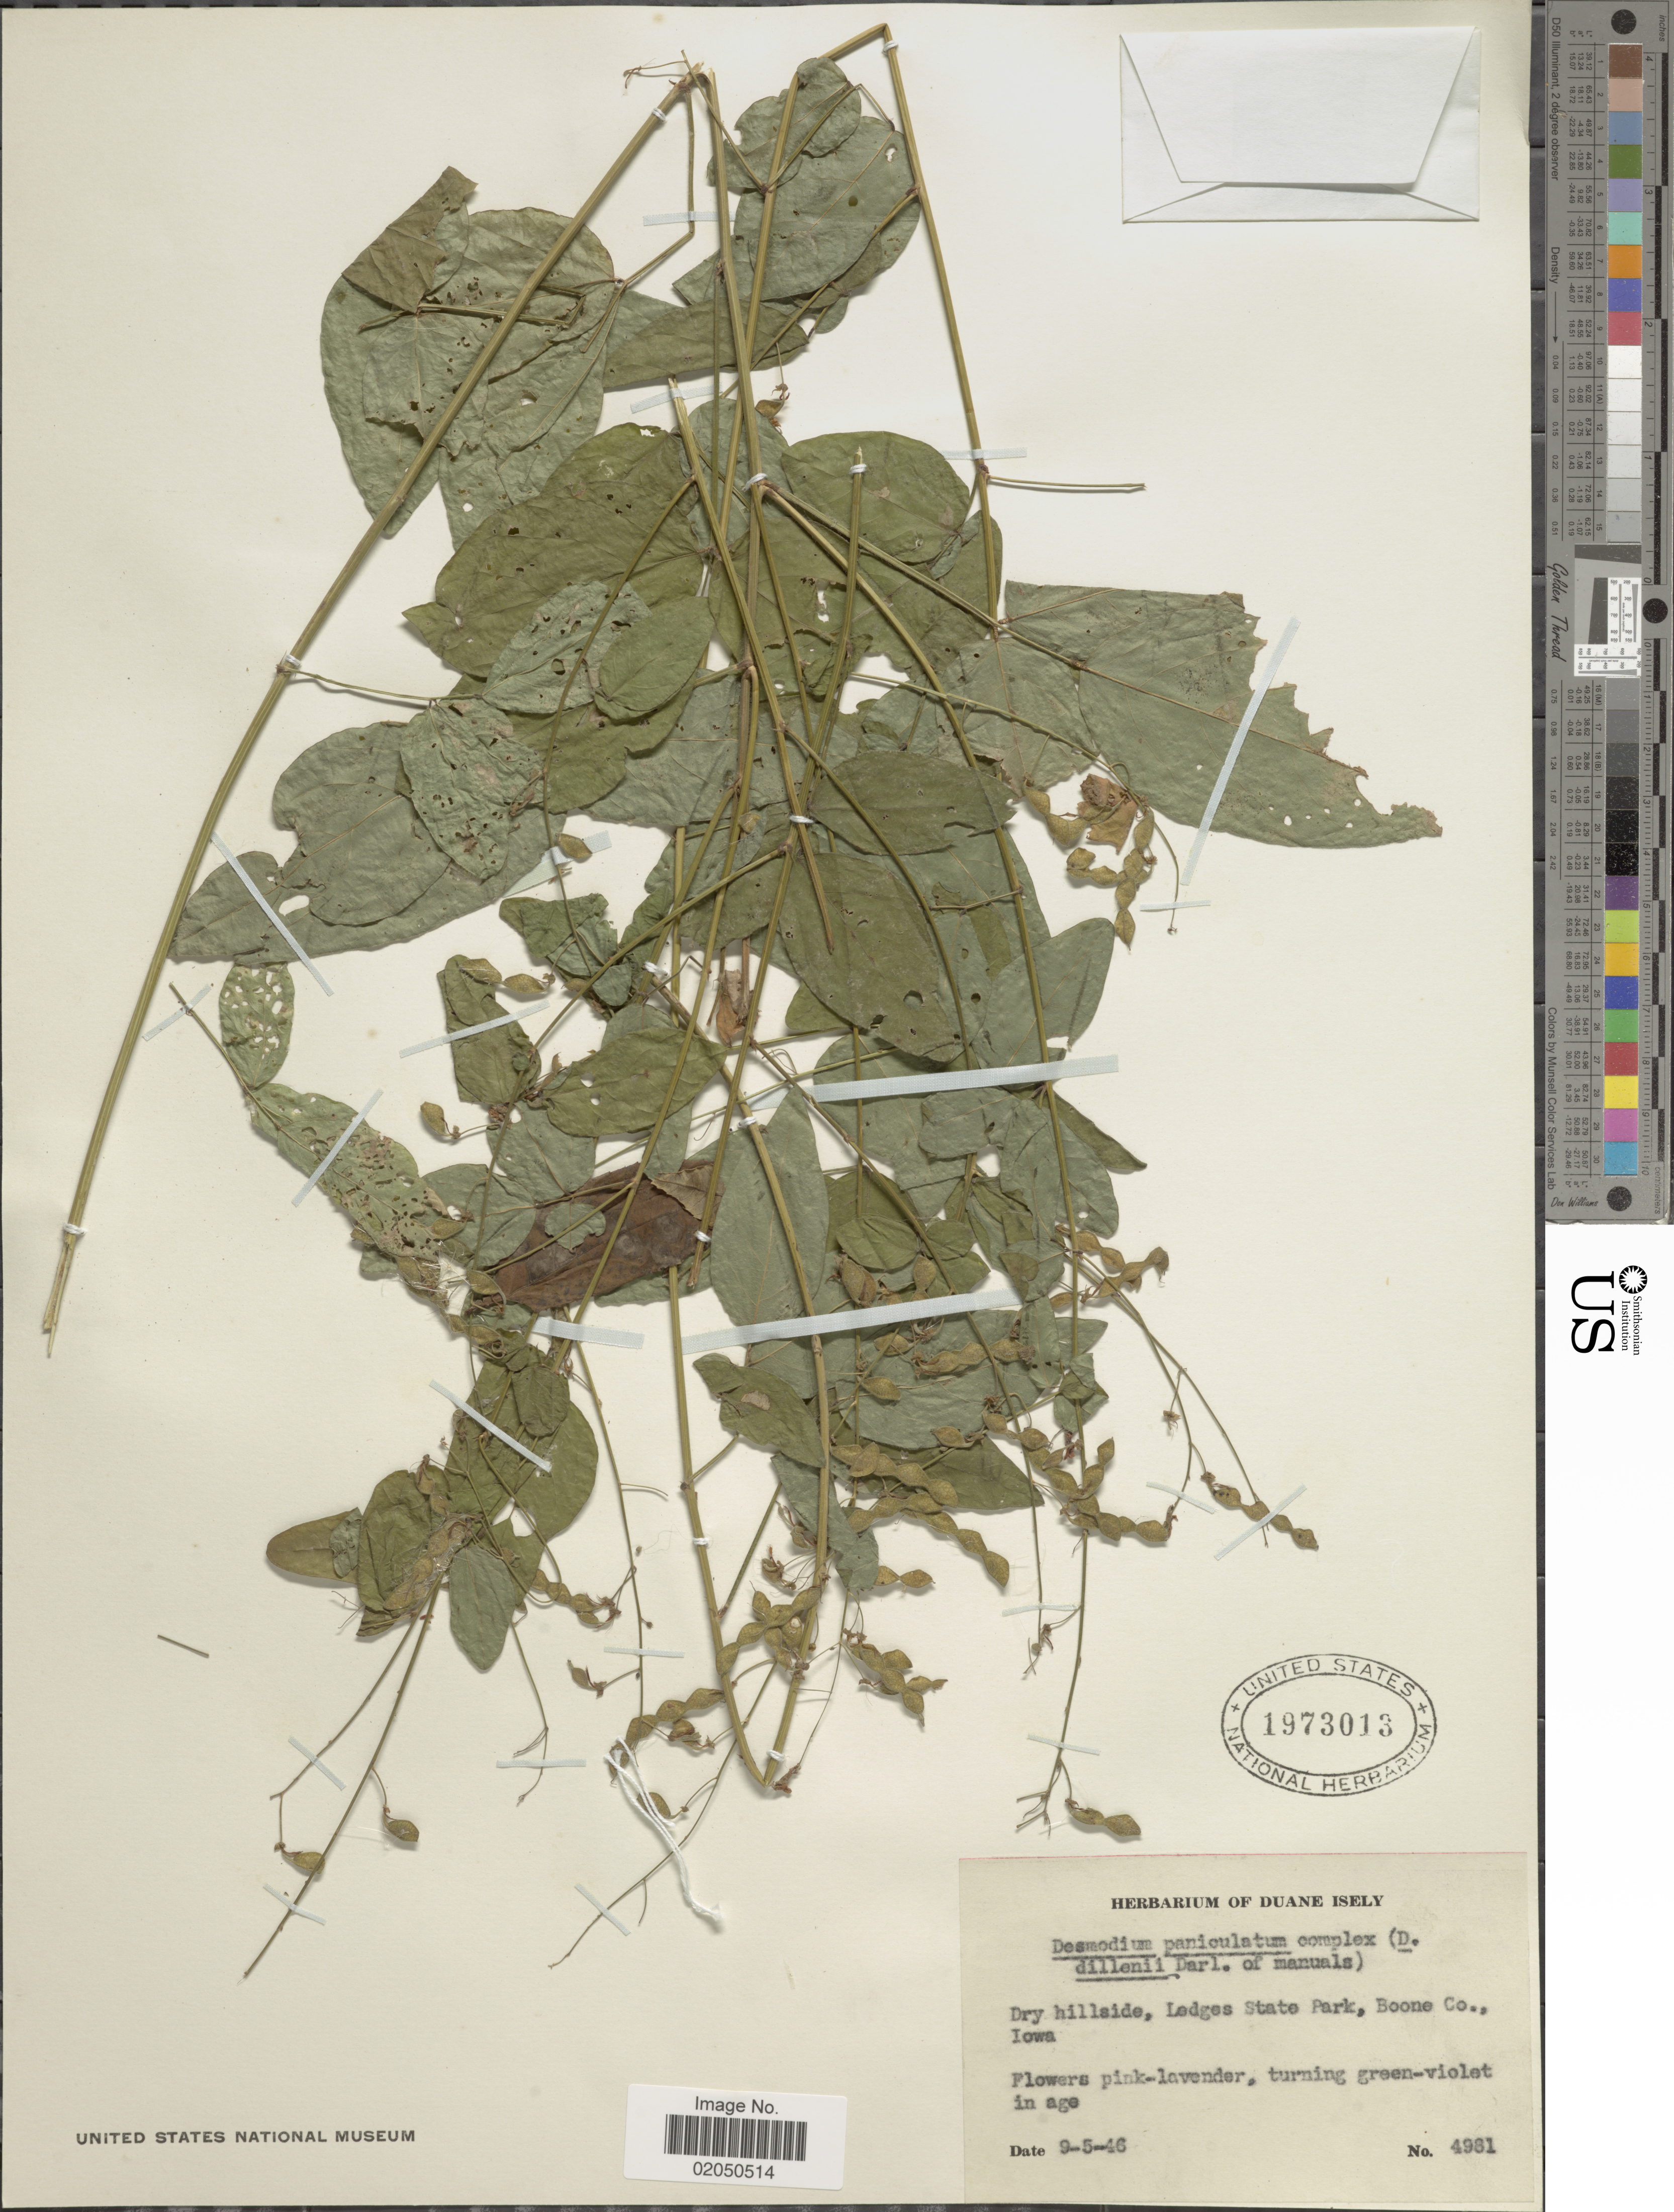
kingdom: Plantae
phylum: Tracheophyta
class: Magnoliopsida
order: Fabales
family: Fabaceae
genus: Desmodium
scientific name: Desmodium glabellum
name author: (Michx.) DC.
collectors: ex. herb. Duane Isely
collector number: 4981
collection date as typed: Transcribed d/m/y: 5/9/46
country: United States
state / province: Iowa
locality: Ledges State Park, Boone Co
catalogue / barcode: US 1973013